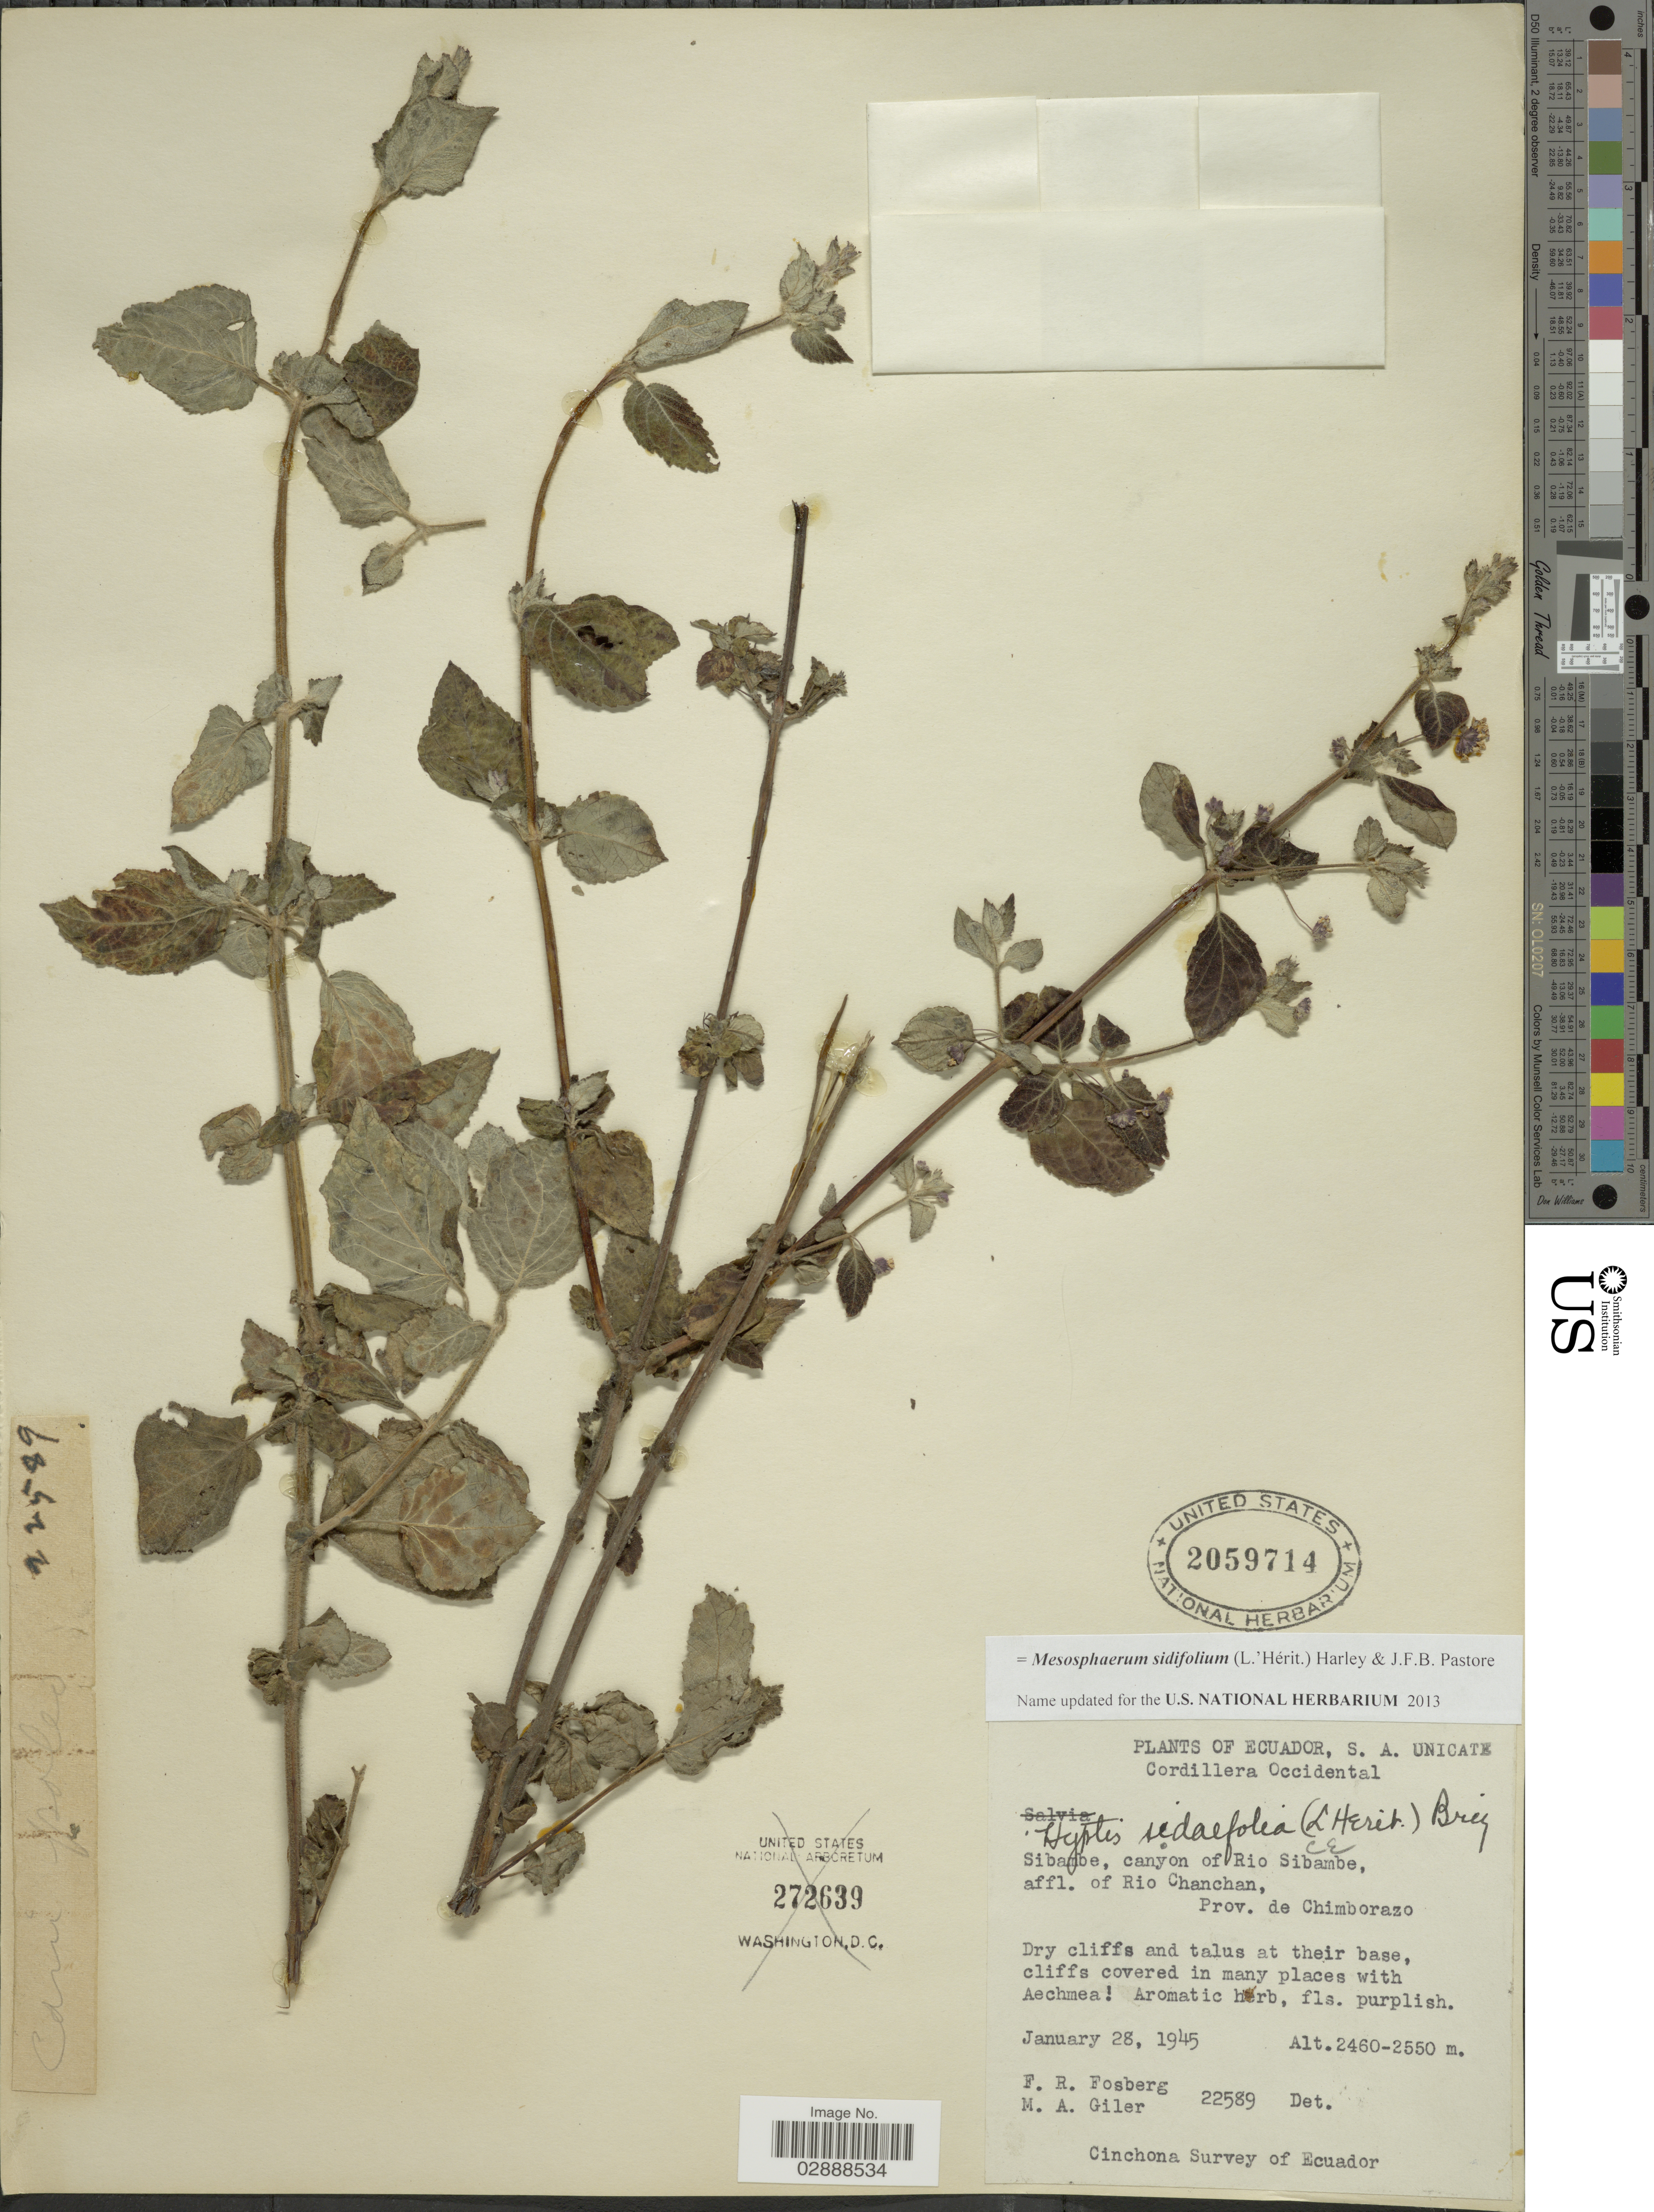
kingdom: Plantae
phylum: Tracheophyta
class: Magnoliopsida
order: Lamiales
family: Lamiaceae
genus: Mesosphaerum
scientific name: Mesosphaerum sidifolium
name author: (L'Hér.) Harley & J.F.B. Pastore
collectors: F. R. Fosberg & M. Giler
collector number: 22589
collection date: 1945-01-28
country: Ecuador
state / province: Chimborazo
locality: Cordillera Occidental, Sibambe, canyon of Rio Sibambe, affl. of Rio Chanchan.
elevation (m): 2460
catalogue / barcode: US 2059714